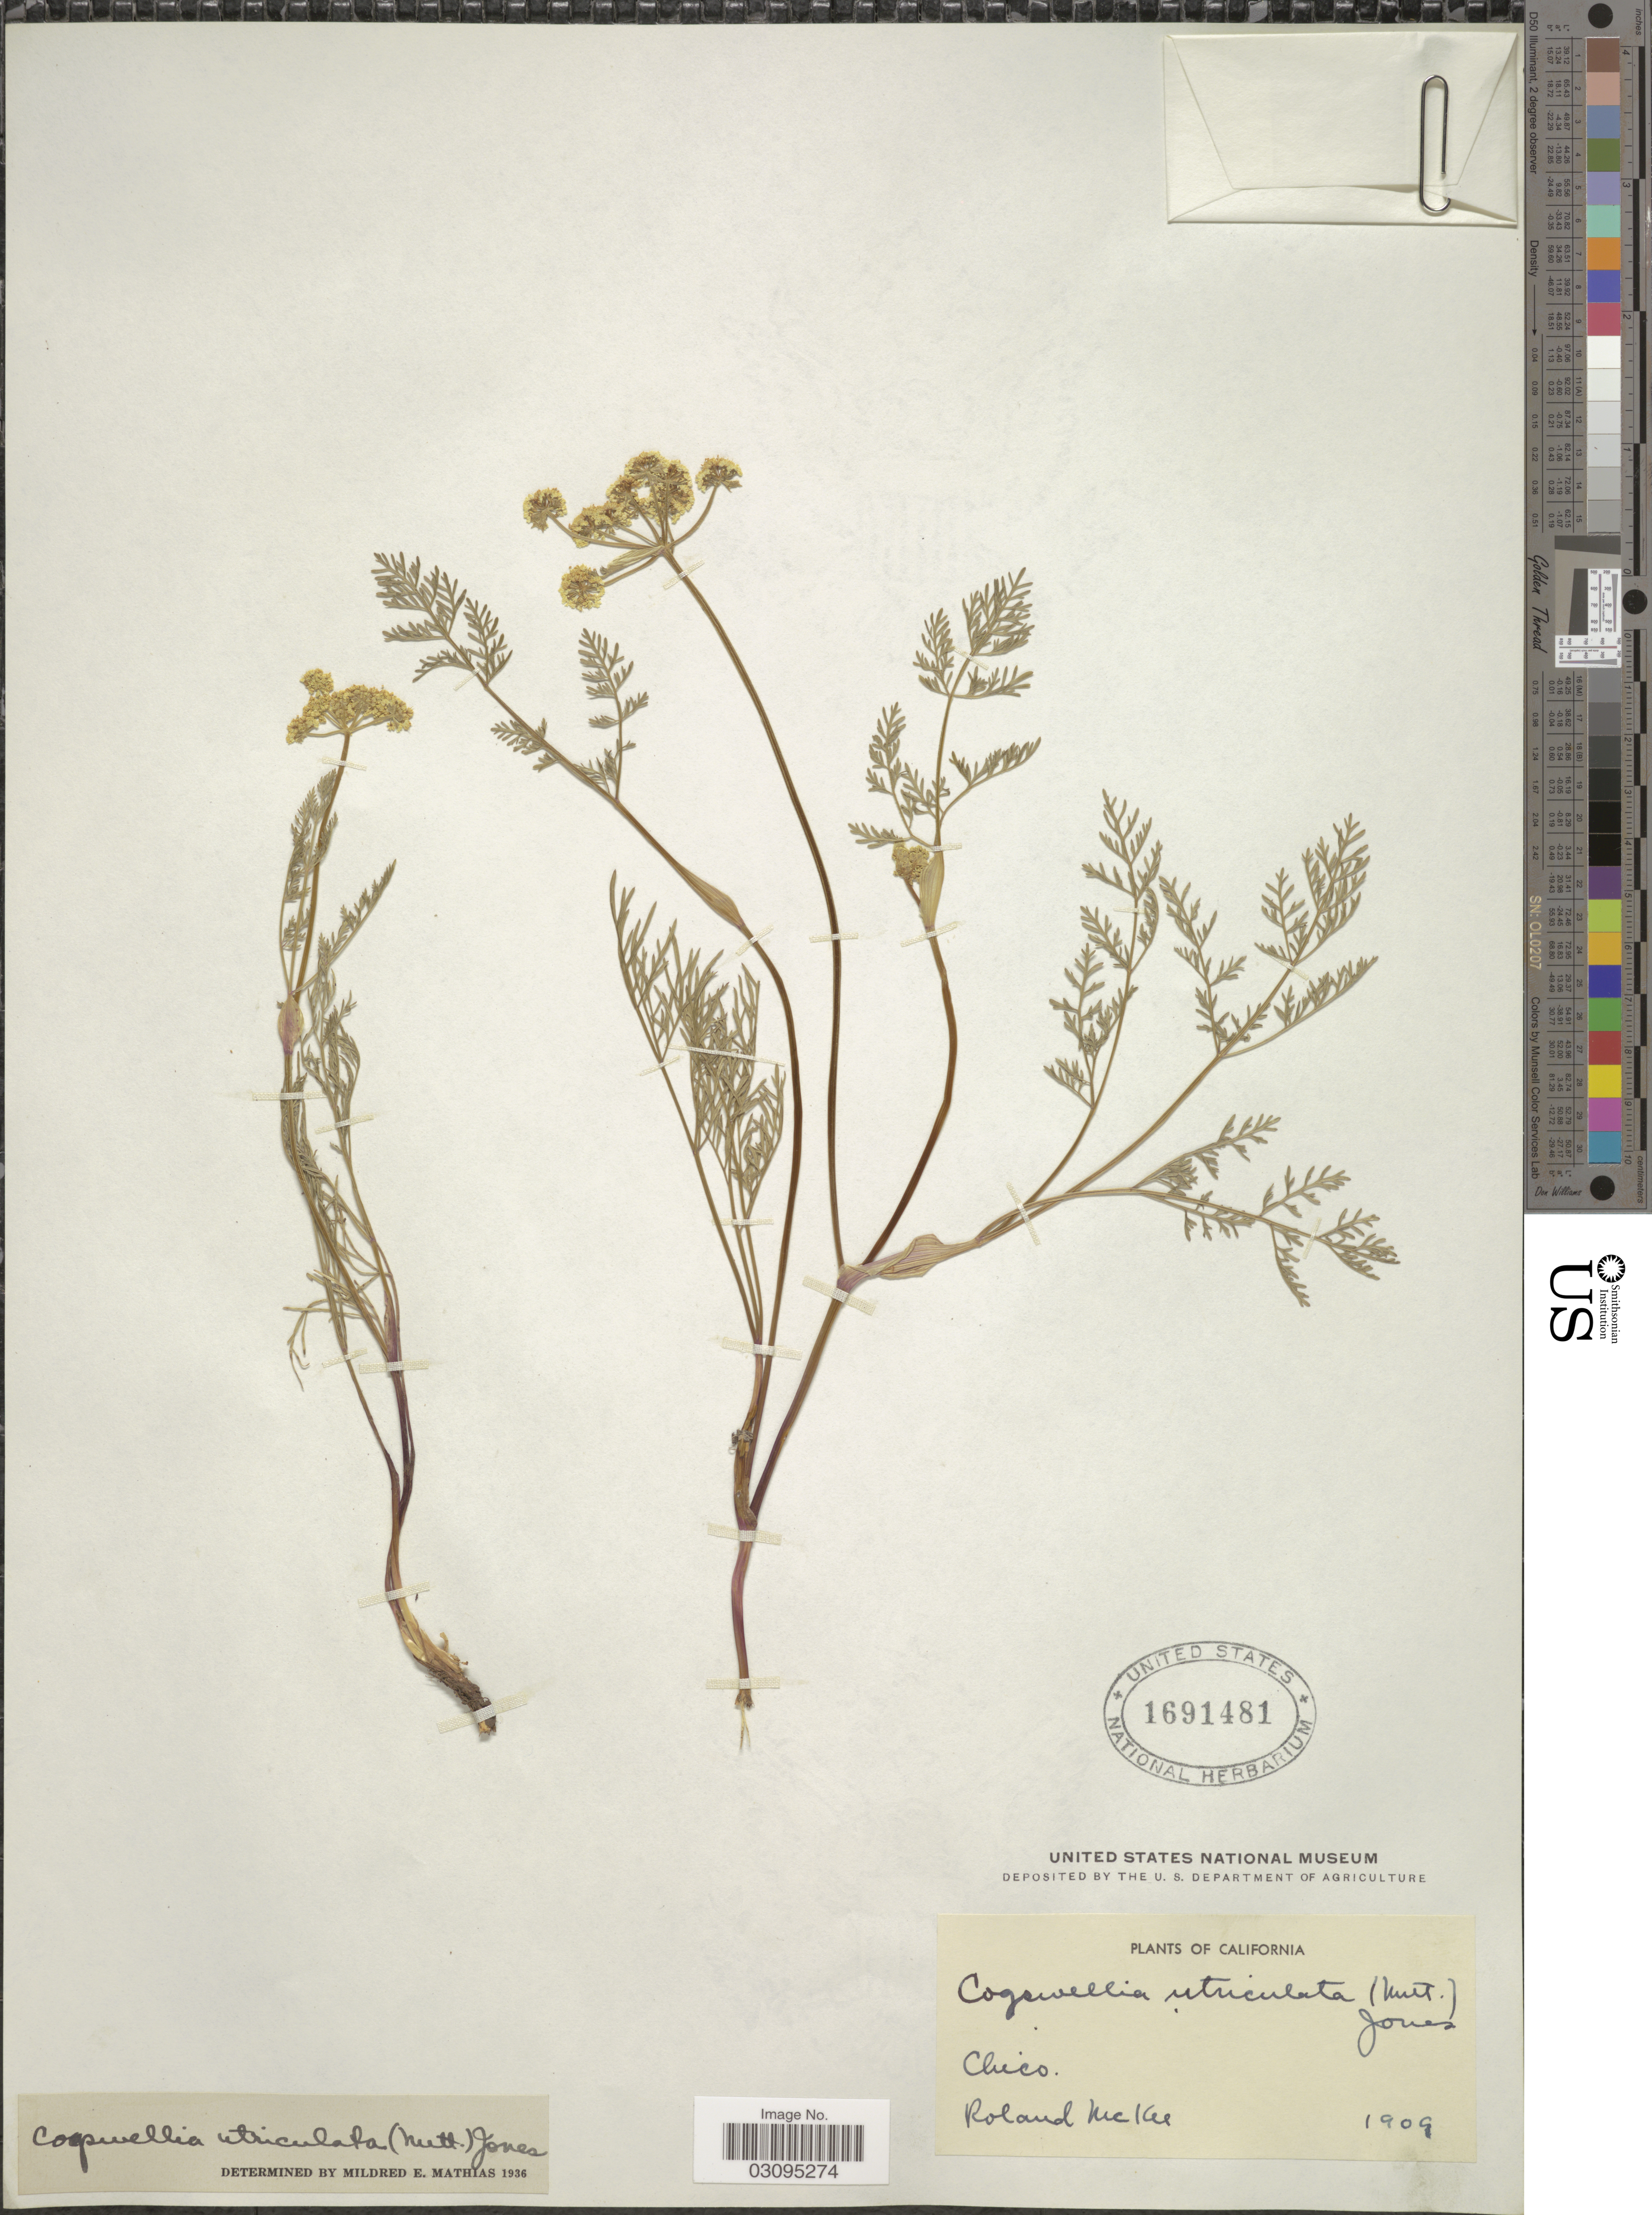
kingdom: Plantae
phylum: Tracheophyta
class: Magnoliopsida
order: Apiales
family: Apiaceae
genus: Lomatium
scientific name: Lomatium utriculatum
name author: (Nutt. ex Torr. & A. Gray) J.M. Coult. & Rose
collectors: R. Mckee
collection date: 1909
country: United States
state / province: California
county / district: Butte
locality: Chico.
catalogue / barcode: US 1691481